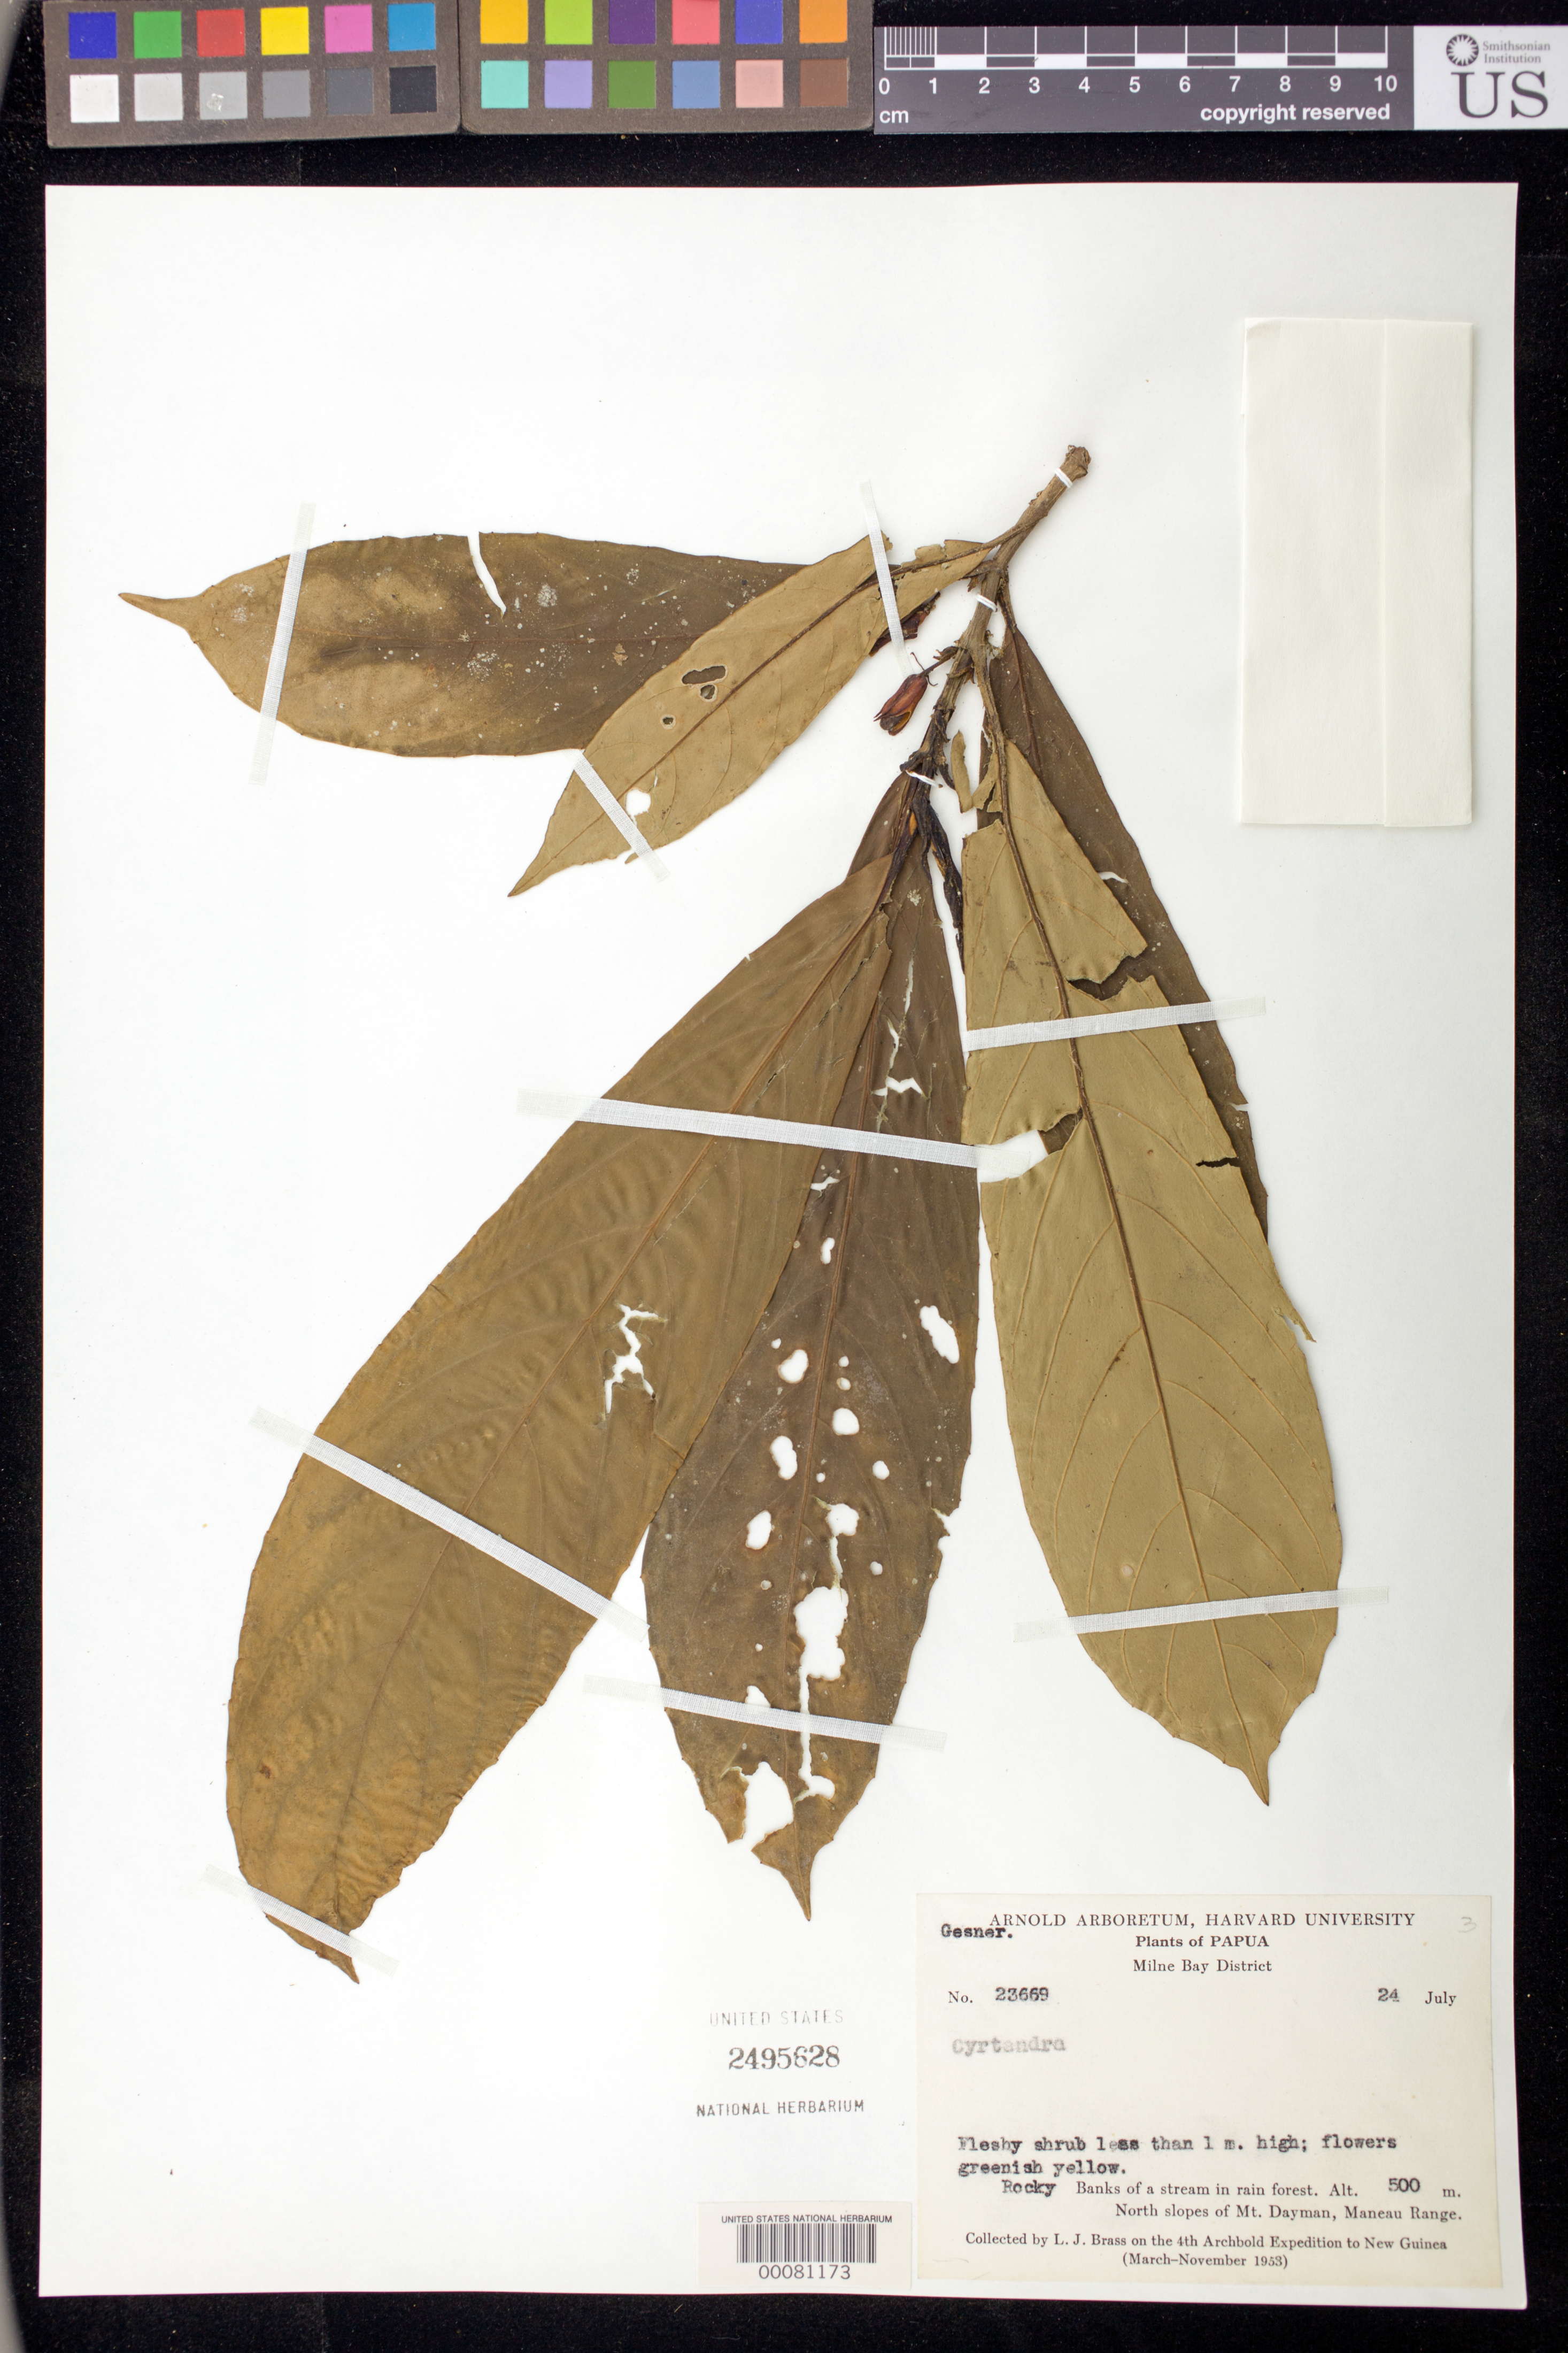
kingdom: Plantae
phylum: Tracheophyta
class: Magnoliopsida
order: Lamiales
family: Gesneriaceae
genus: Cyrtandra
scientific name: Cyrtandra sp.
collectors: L. J. Brass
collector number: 23669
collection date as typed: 24 Jul 1953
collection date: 1953-07-24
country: Papua New Guinea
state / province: Milne Bay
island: New Guinea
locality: Milne bay district, north slopes of mt dayman, maneau range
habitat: Rocky banks of a stream in rain forest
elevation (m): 500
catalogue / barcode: US 2495628